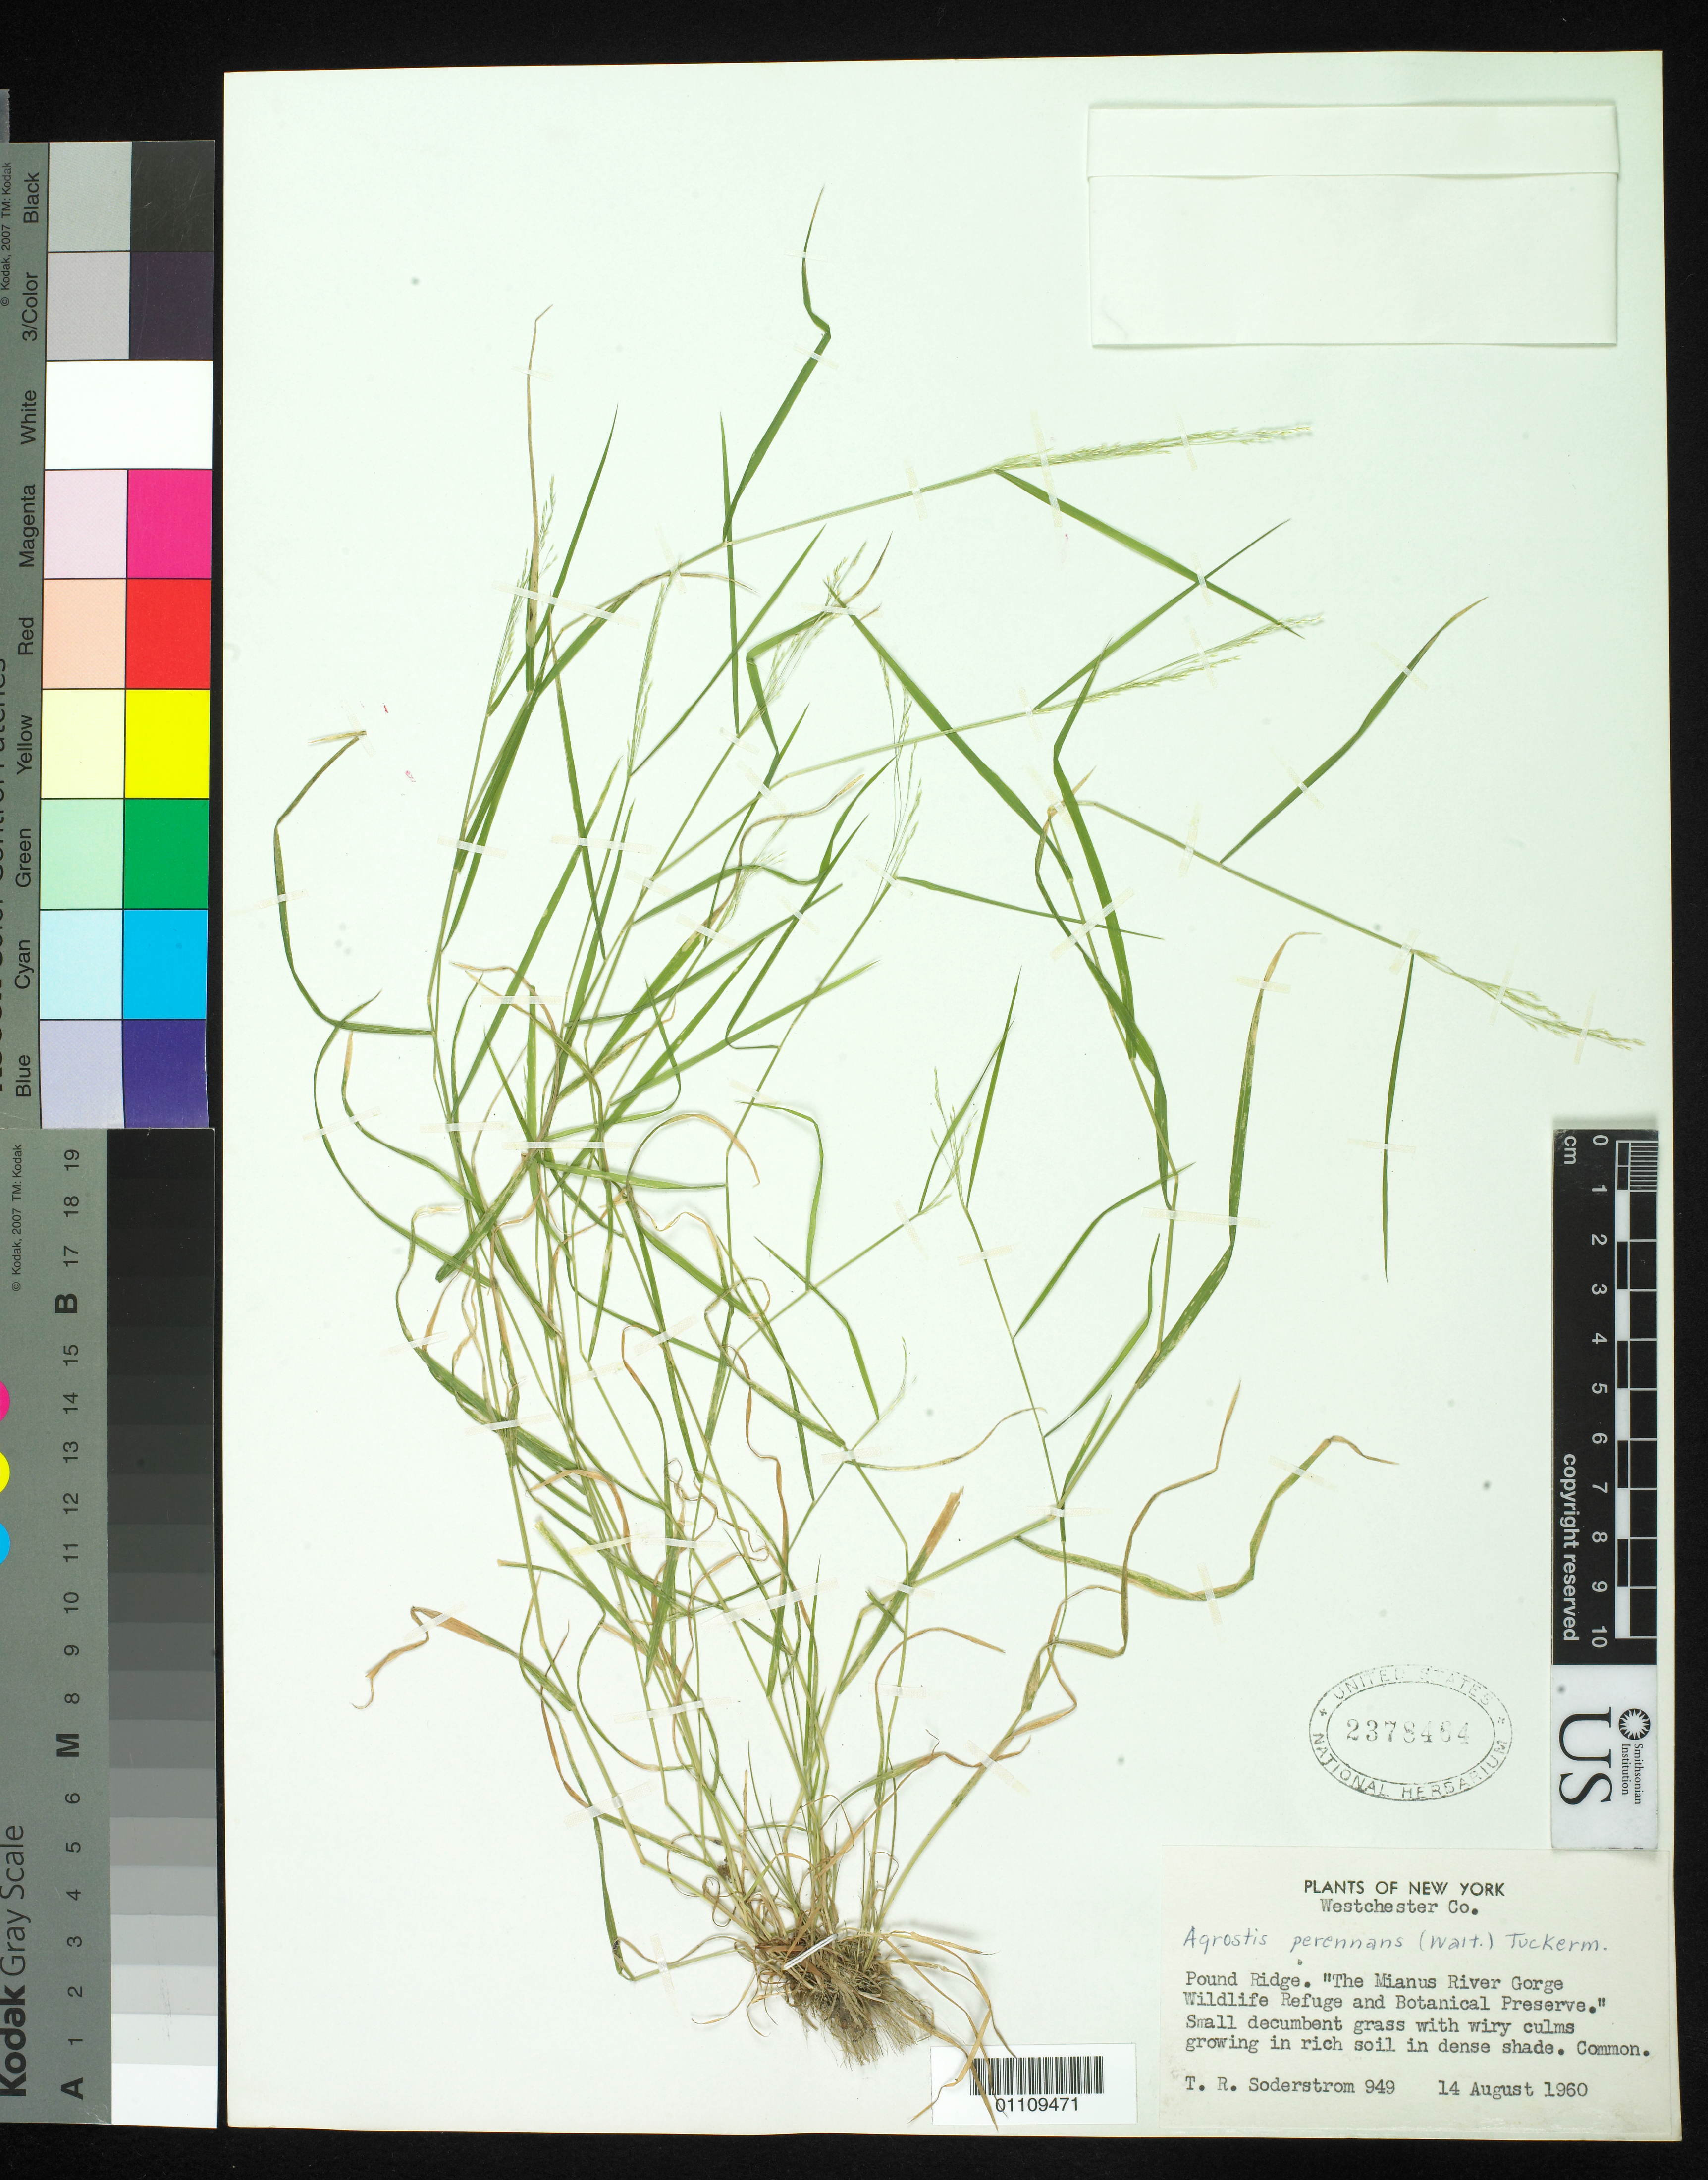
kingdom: Plantae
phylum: Tracheophyta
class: Liliopsida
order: Poales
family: Poaceae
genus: Agrostis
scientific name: Agrostis perennans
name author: (Walter) Tuck.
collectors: T. R. Soderstrom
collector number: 949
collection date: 1960-08-14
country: United States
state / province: New York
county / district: Westchester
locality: Pound Ridge, The Mianus River Gorge Wildlife Refuge and Botanical Preserve.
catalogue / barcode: US 2378464